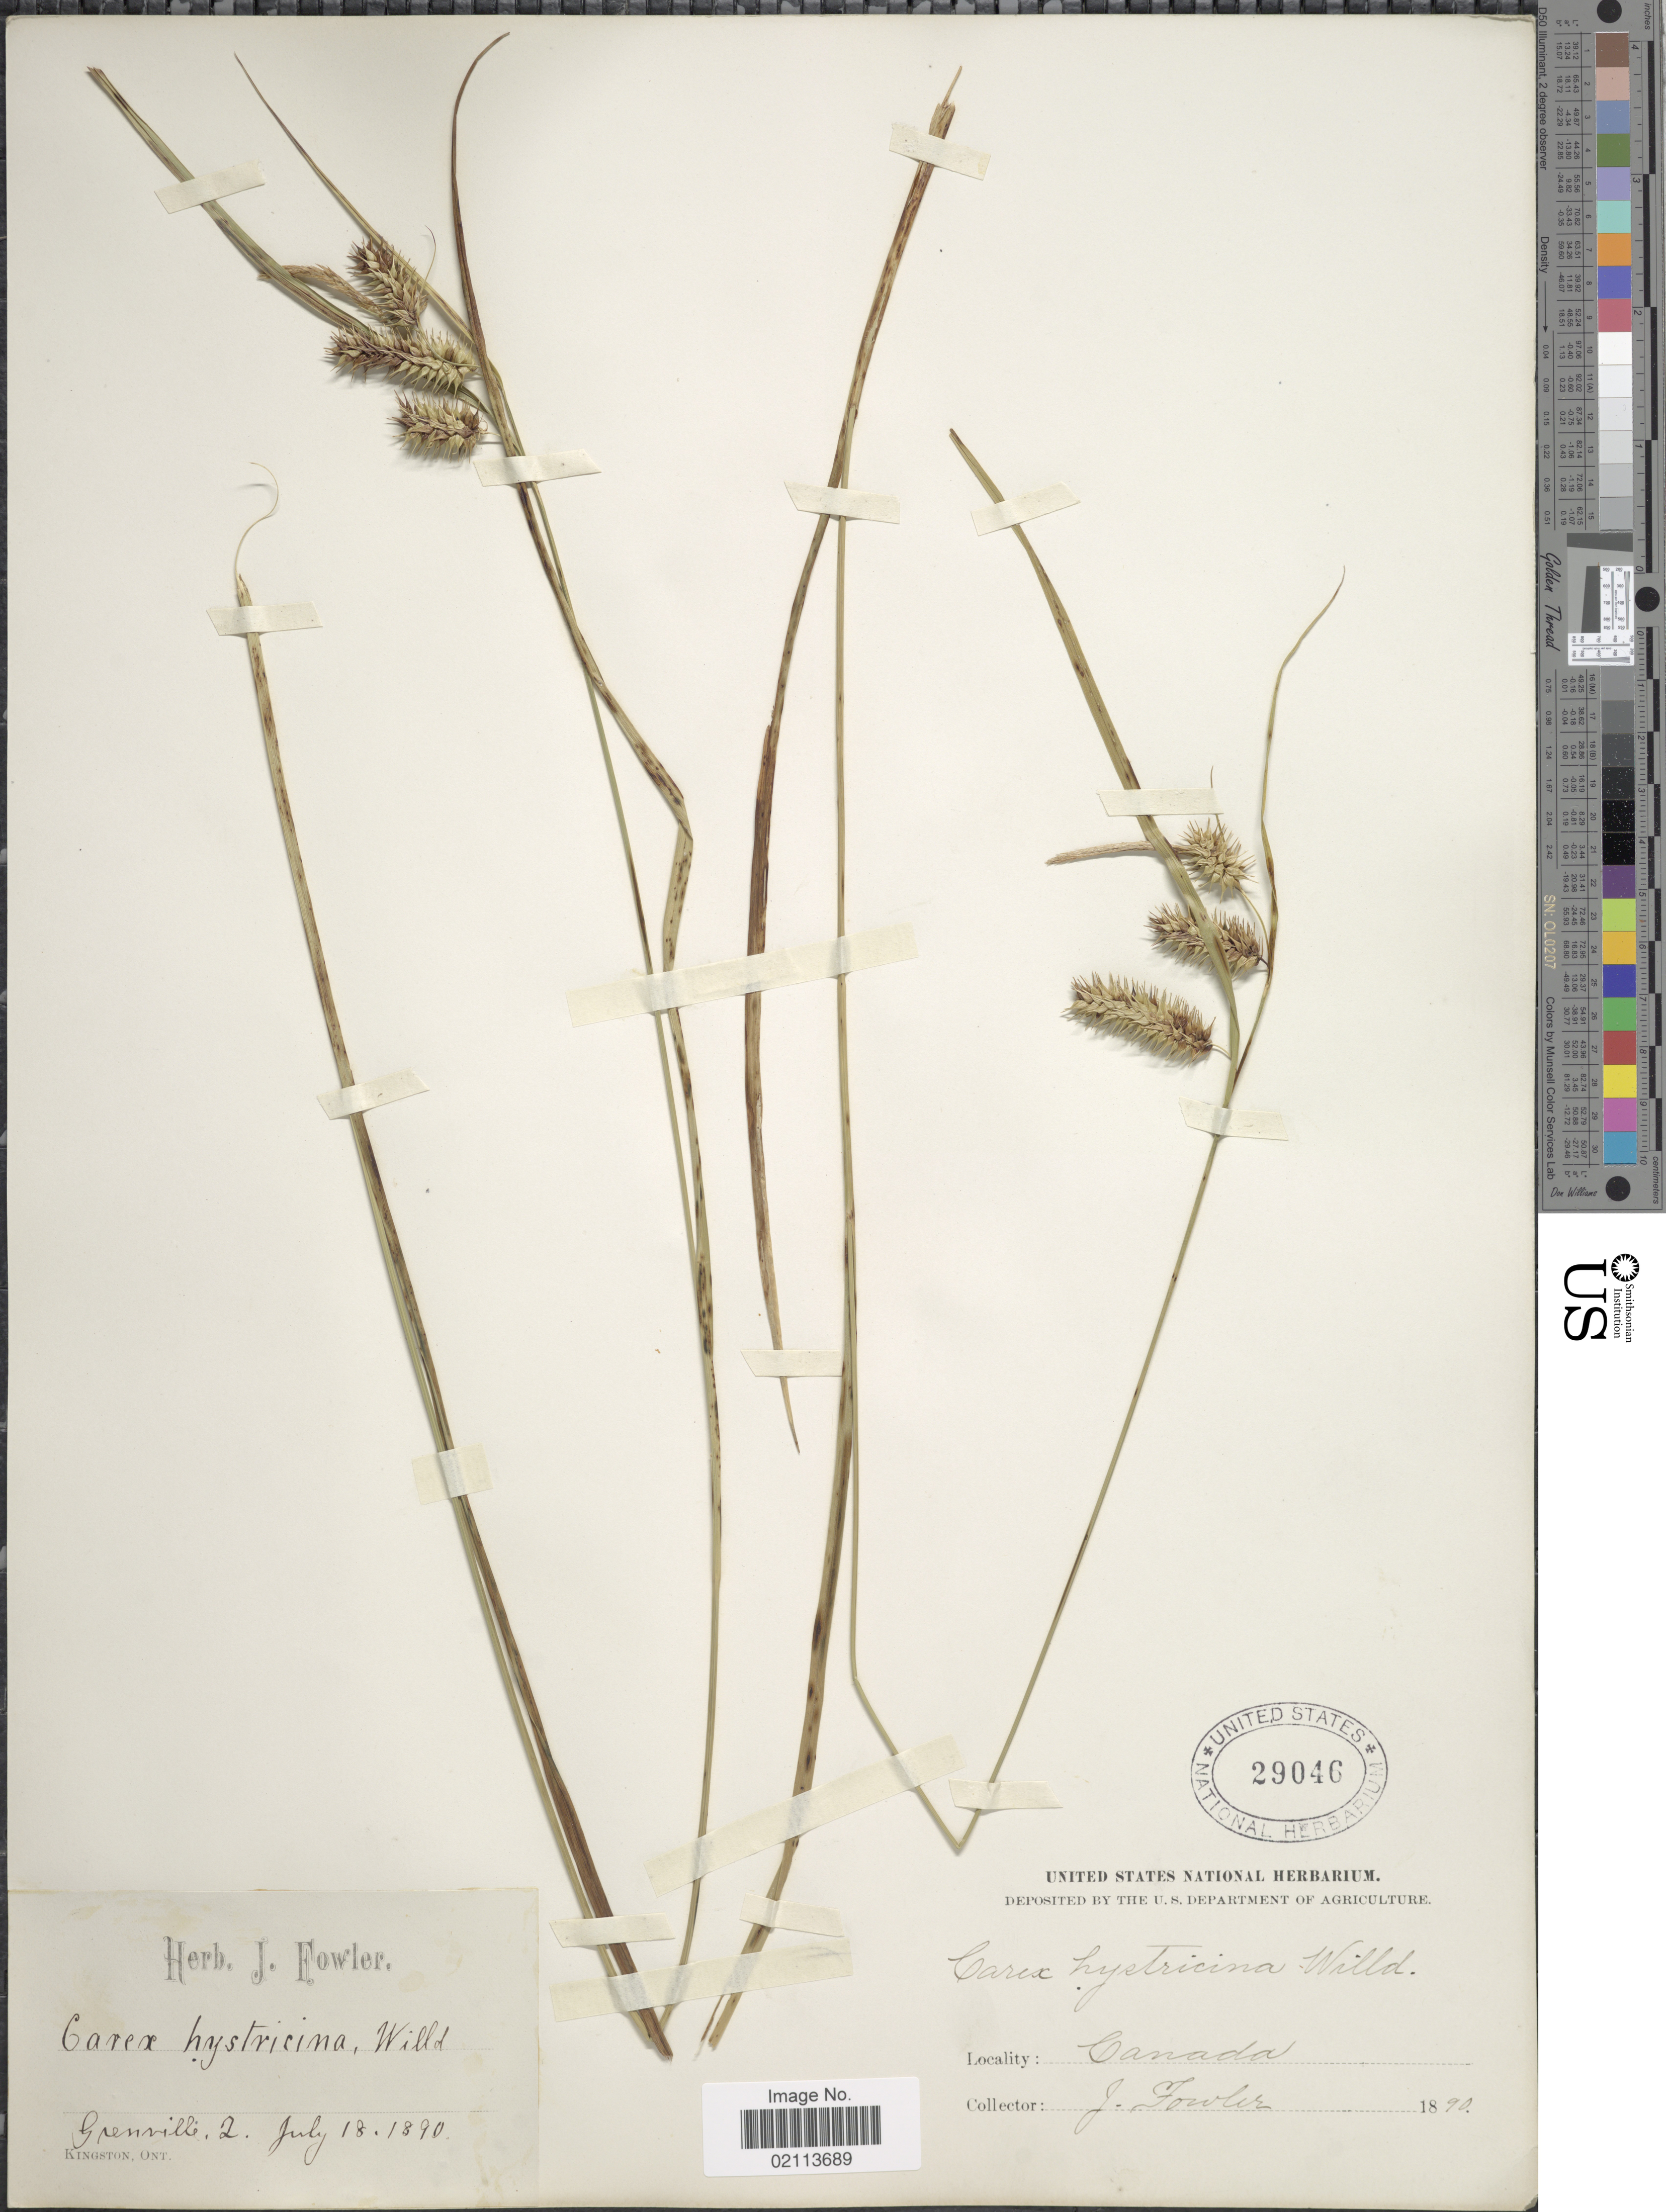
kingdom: Plantae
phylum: Tracheophyta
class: Liliopsida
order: Poales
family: Cyperaceae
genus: Carex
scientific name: Carex hystericina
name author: Muhl. ex Willd.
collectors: J. P. Fowler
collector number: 2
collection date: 1890-07-18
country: Canada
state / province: Quebec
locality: Grenville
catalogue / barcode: US 29040